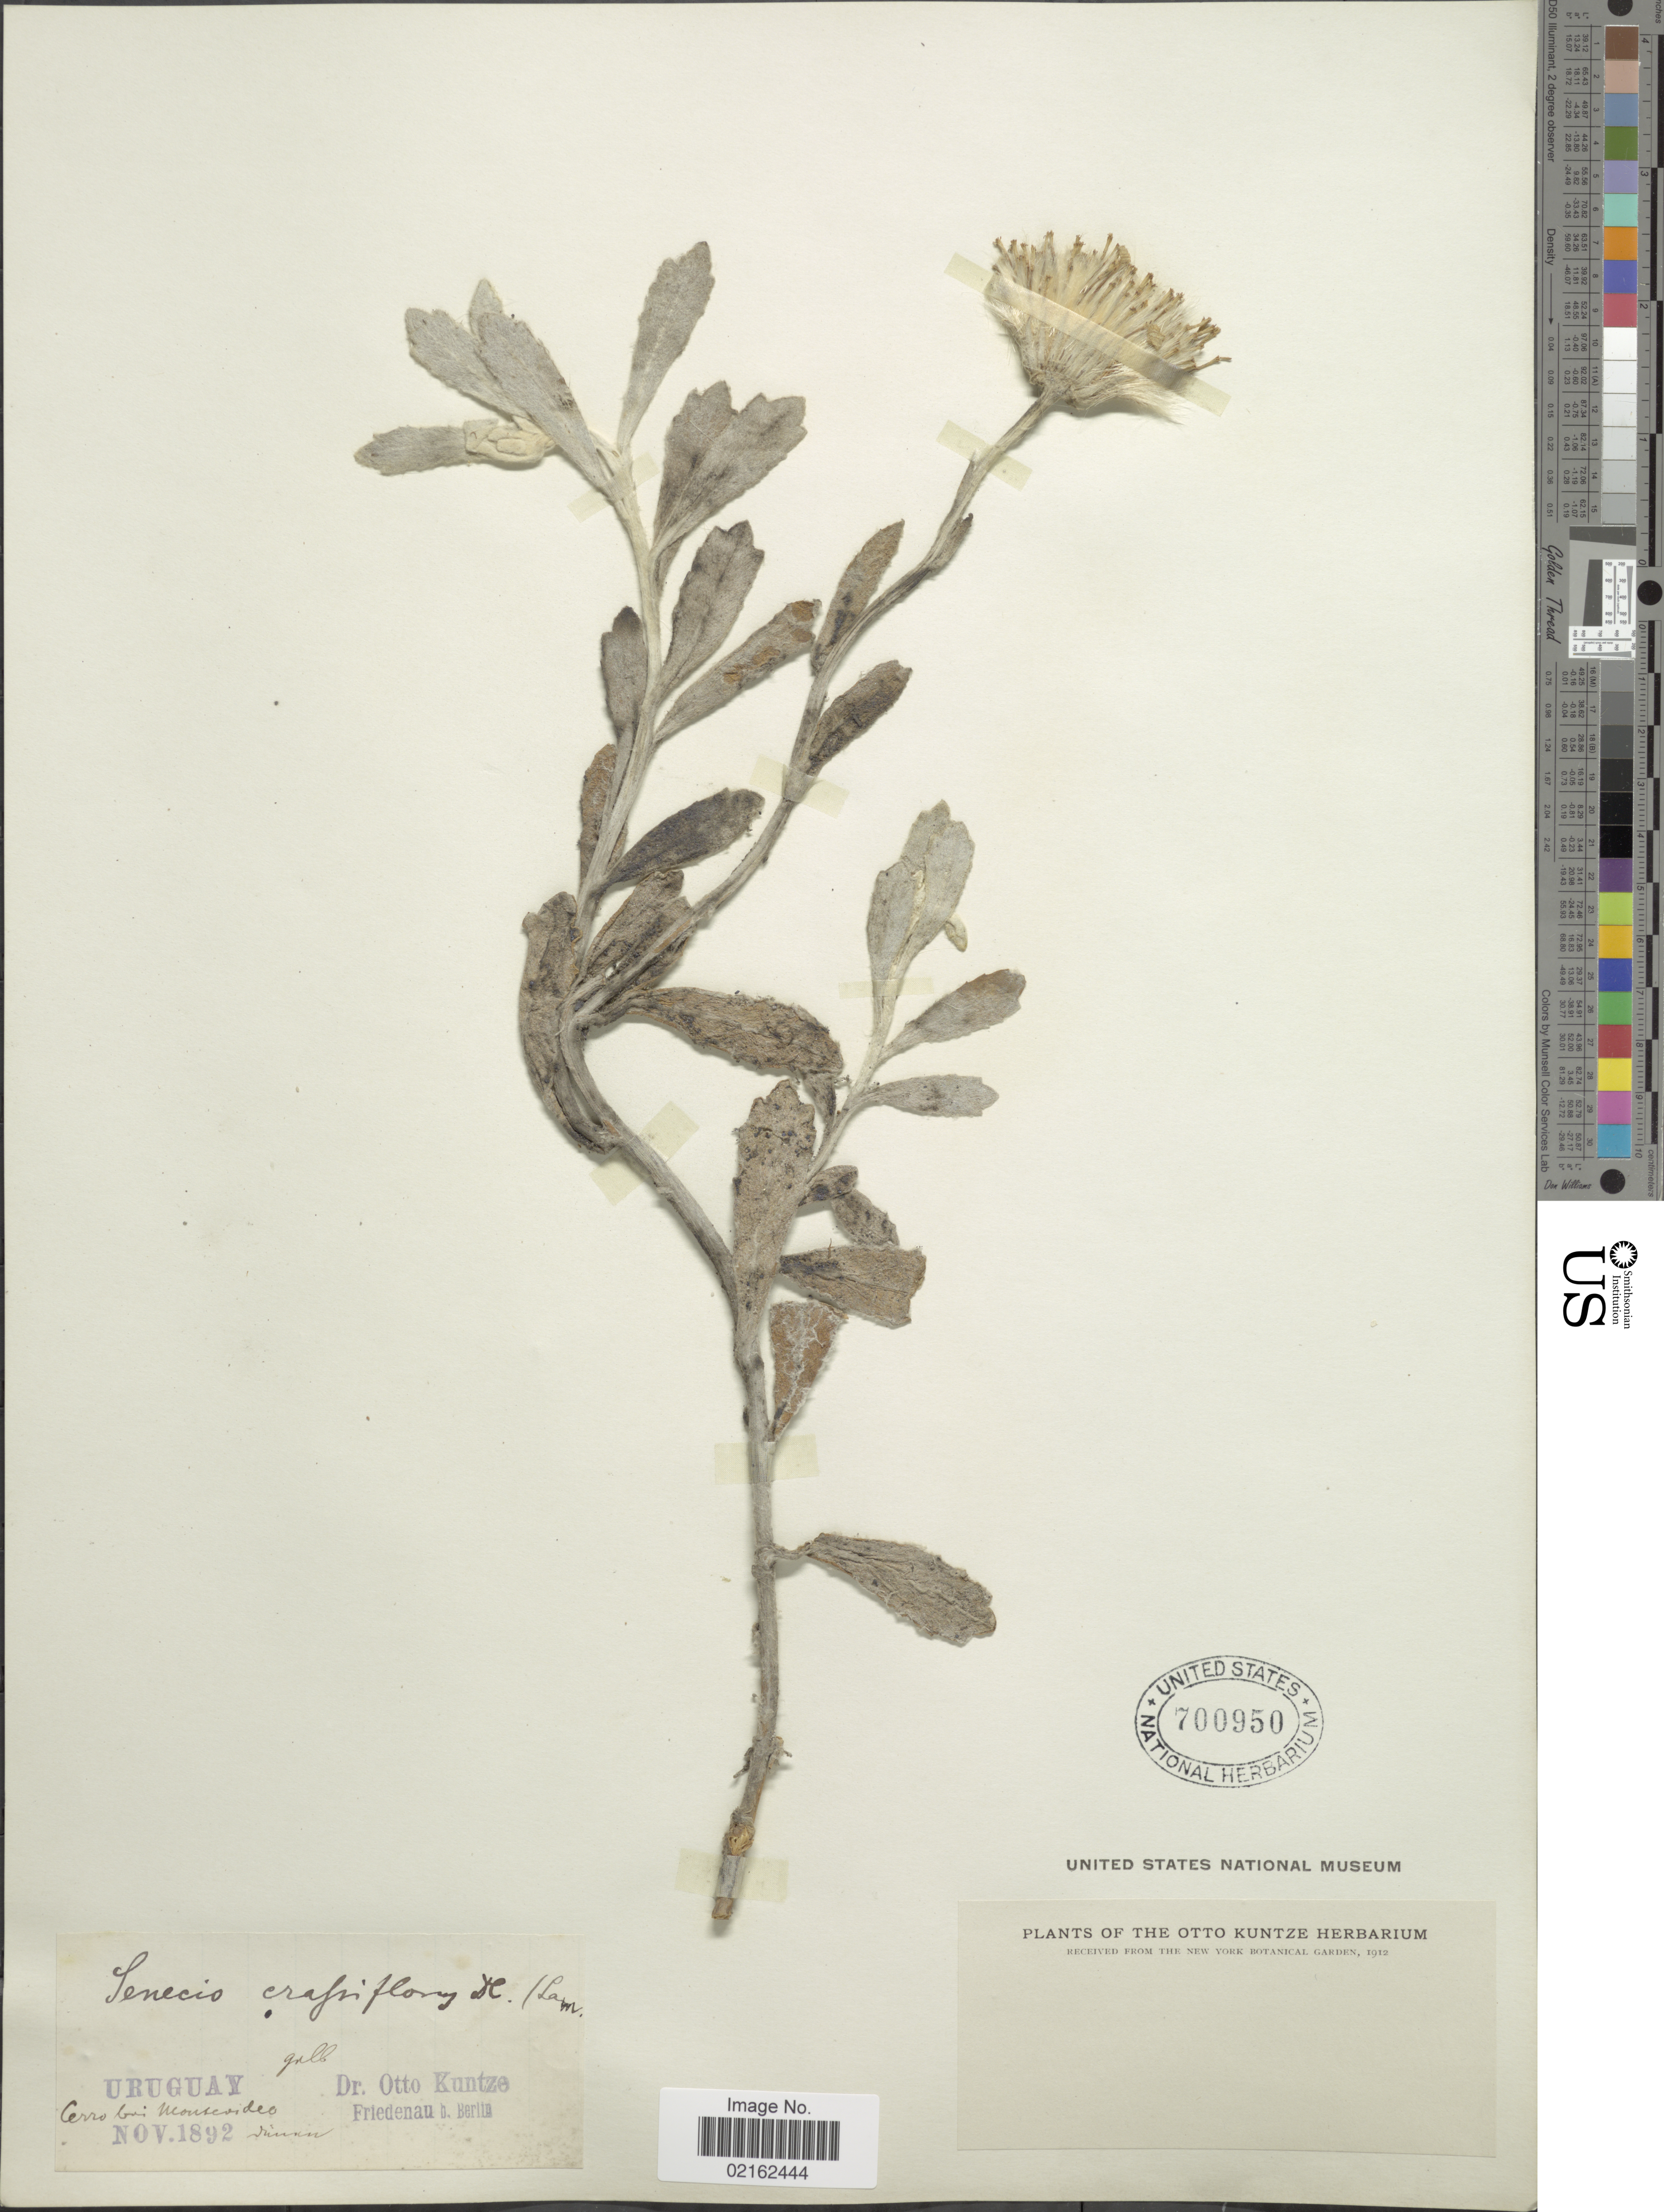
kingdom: Plantae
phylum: Tracheophyta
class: Magnoliopsida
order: Asterales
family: Asteraceae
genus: Senecio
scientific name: Senecio crassiflorus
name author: (Poir.) DC.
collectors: C.E.O. Kuntze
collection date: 1892-11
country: Uruguay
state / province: Montevideo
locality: Cerro de Montevideo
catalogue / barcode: US 700950